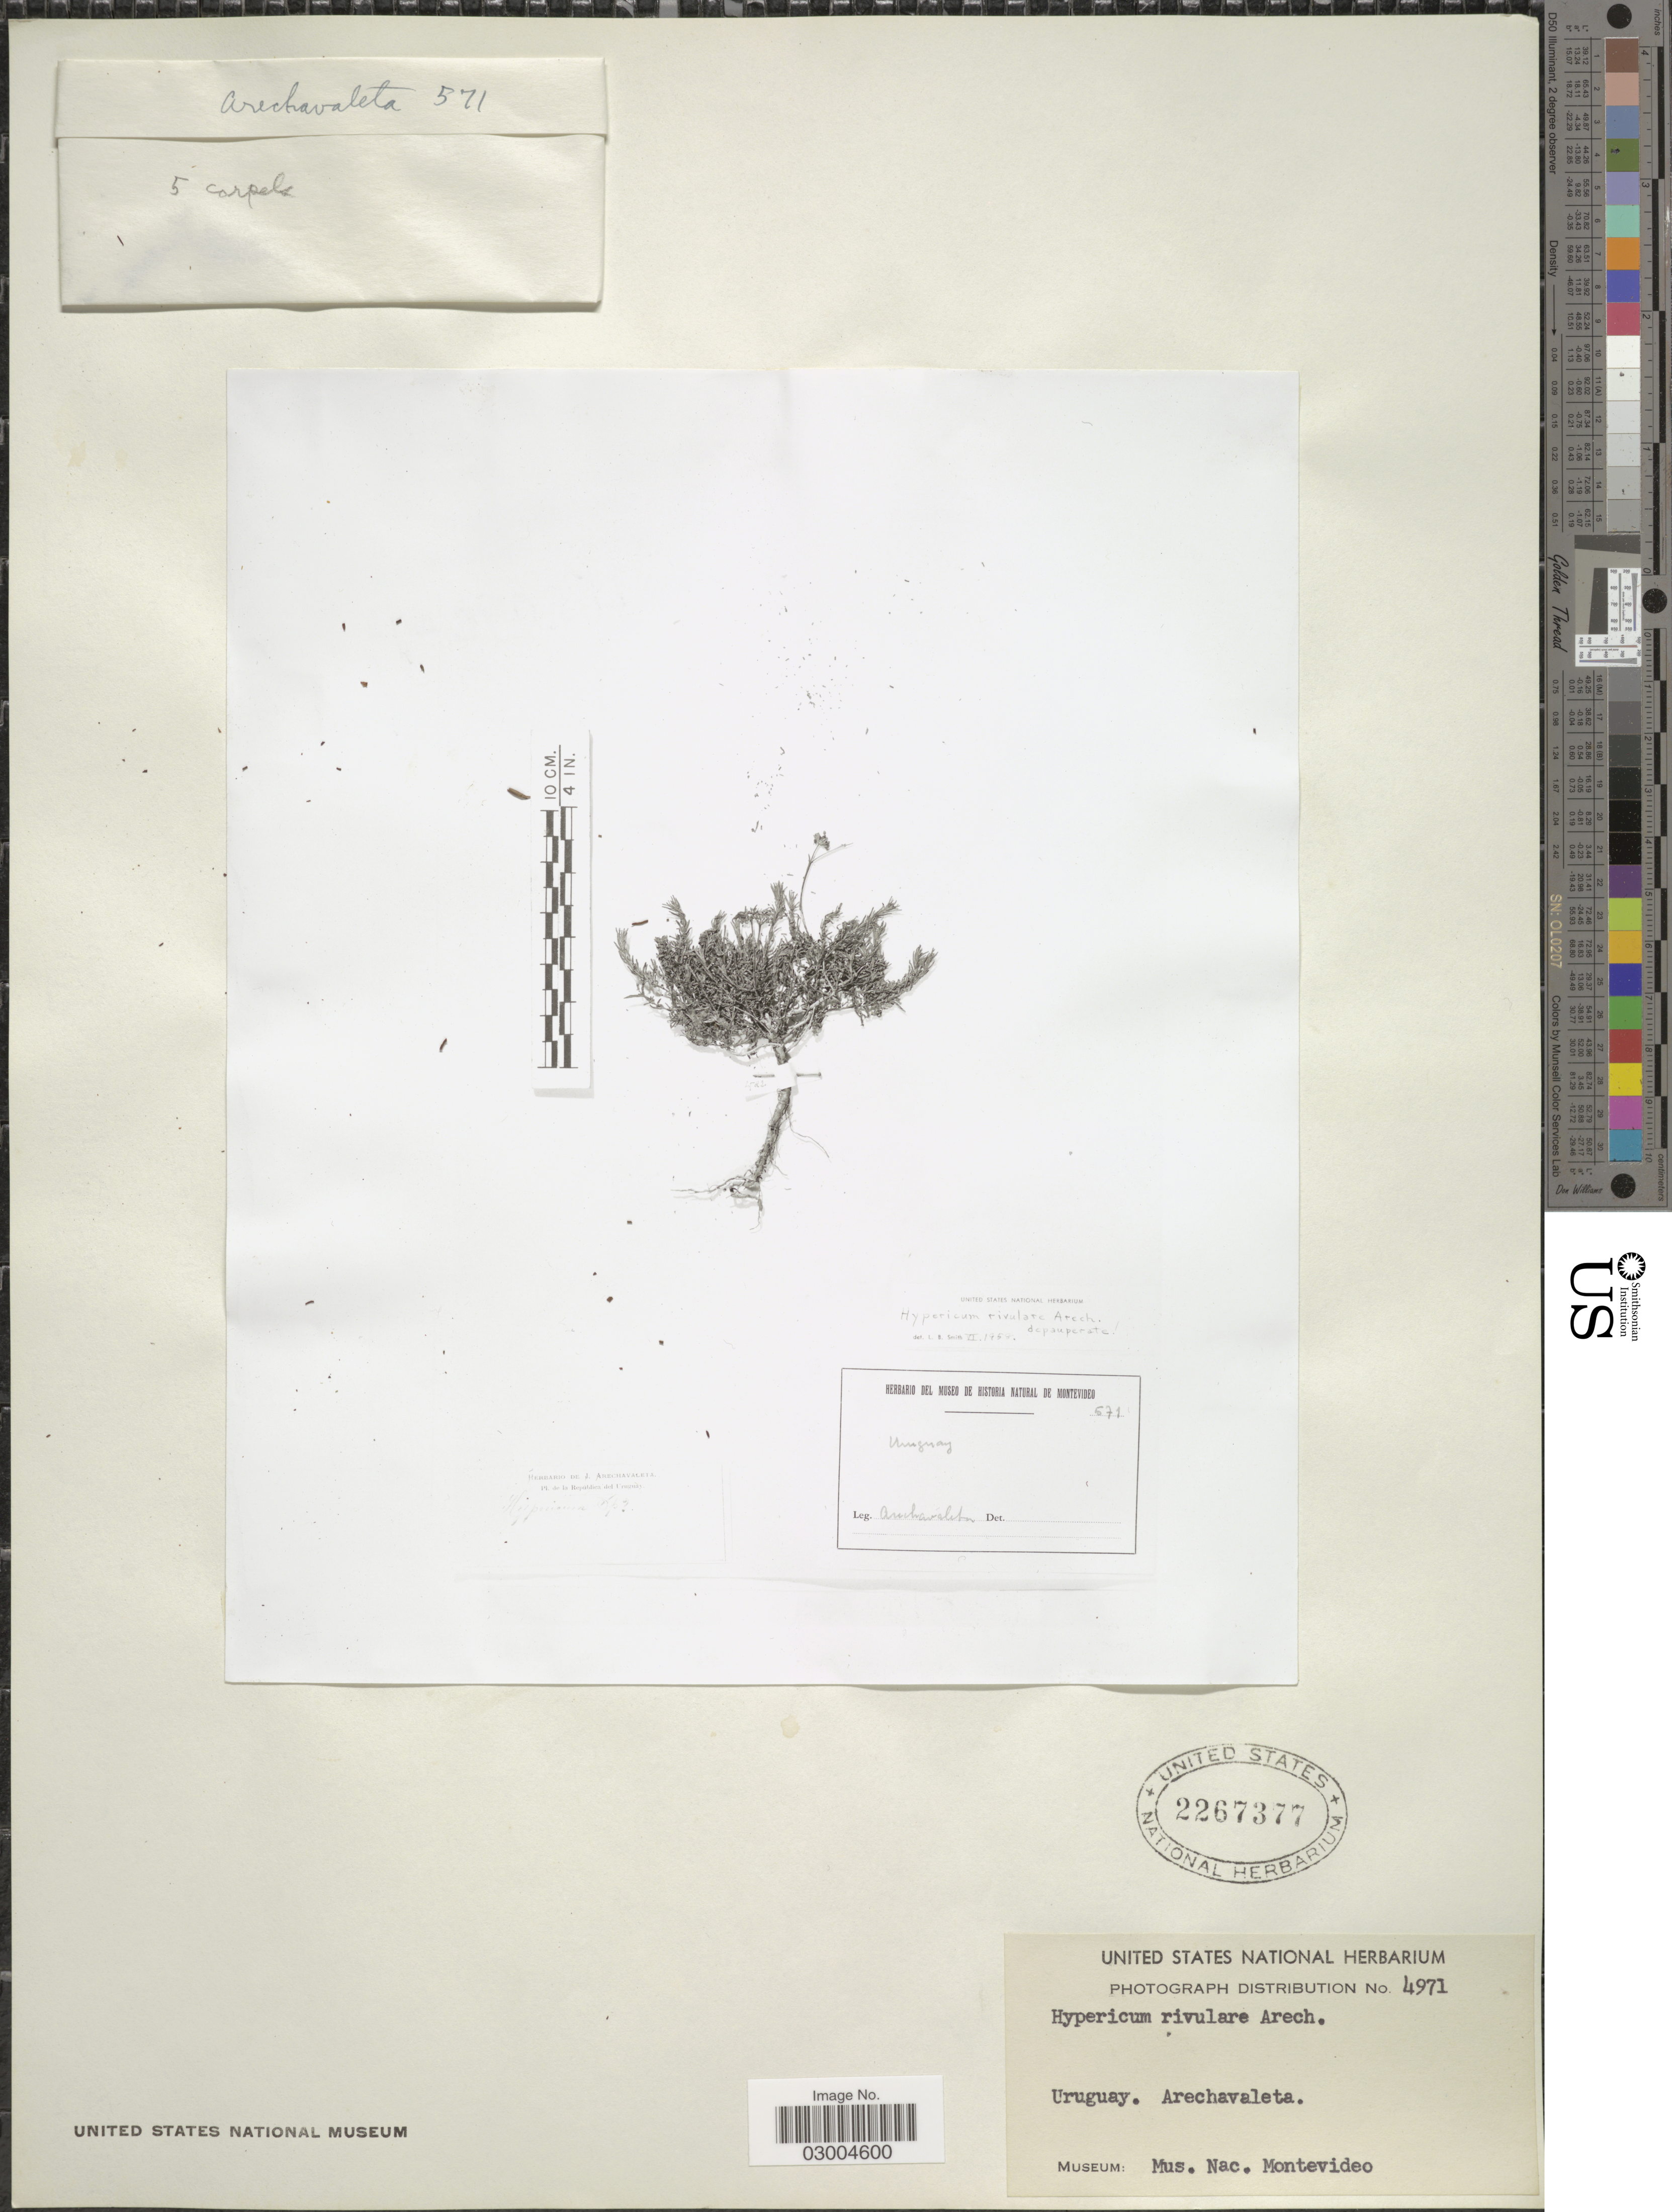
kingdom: Plantae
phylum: Tracheophyta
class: Magnoliopsida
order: Malpighiales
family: Hypericaceae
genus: Hypericum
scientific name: Hypericum polyanthemum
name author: Klotzsch ex Reichardt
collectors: J. Arechavaleta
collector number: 571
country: Uruguay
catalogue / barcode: US 2267377